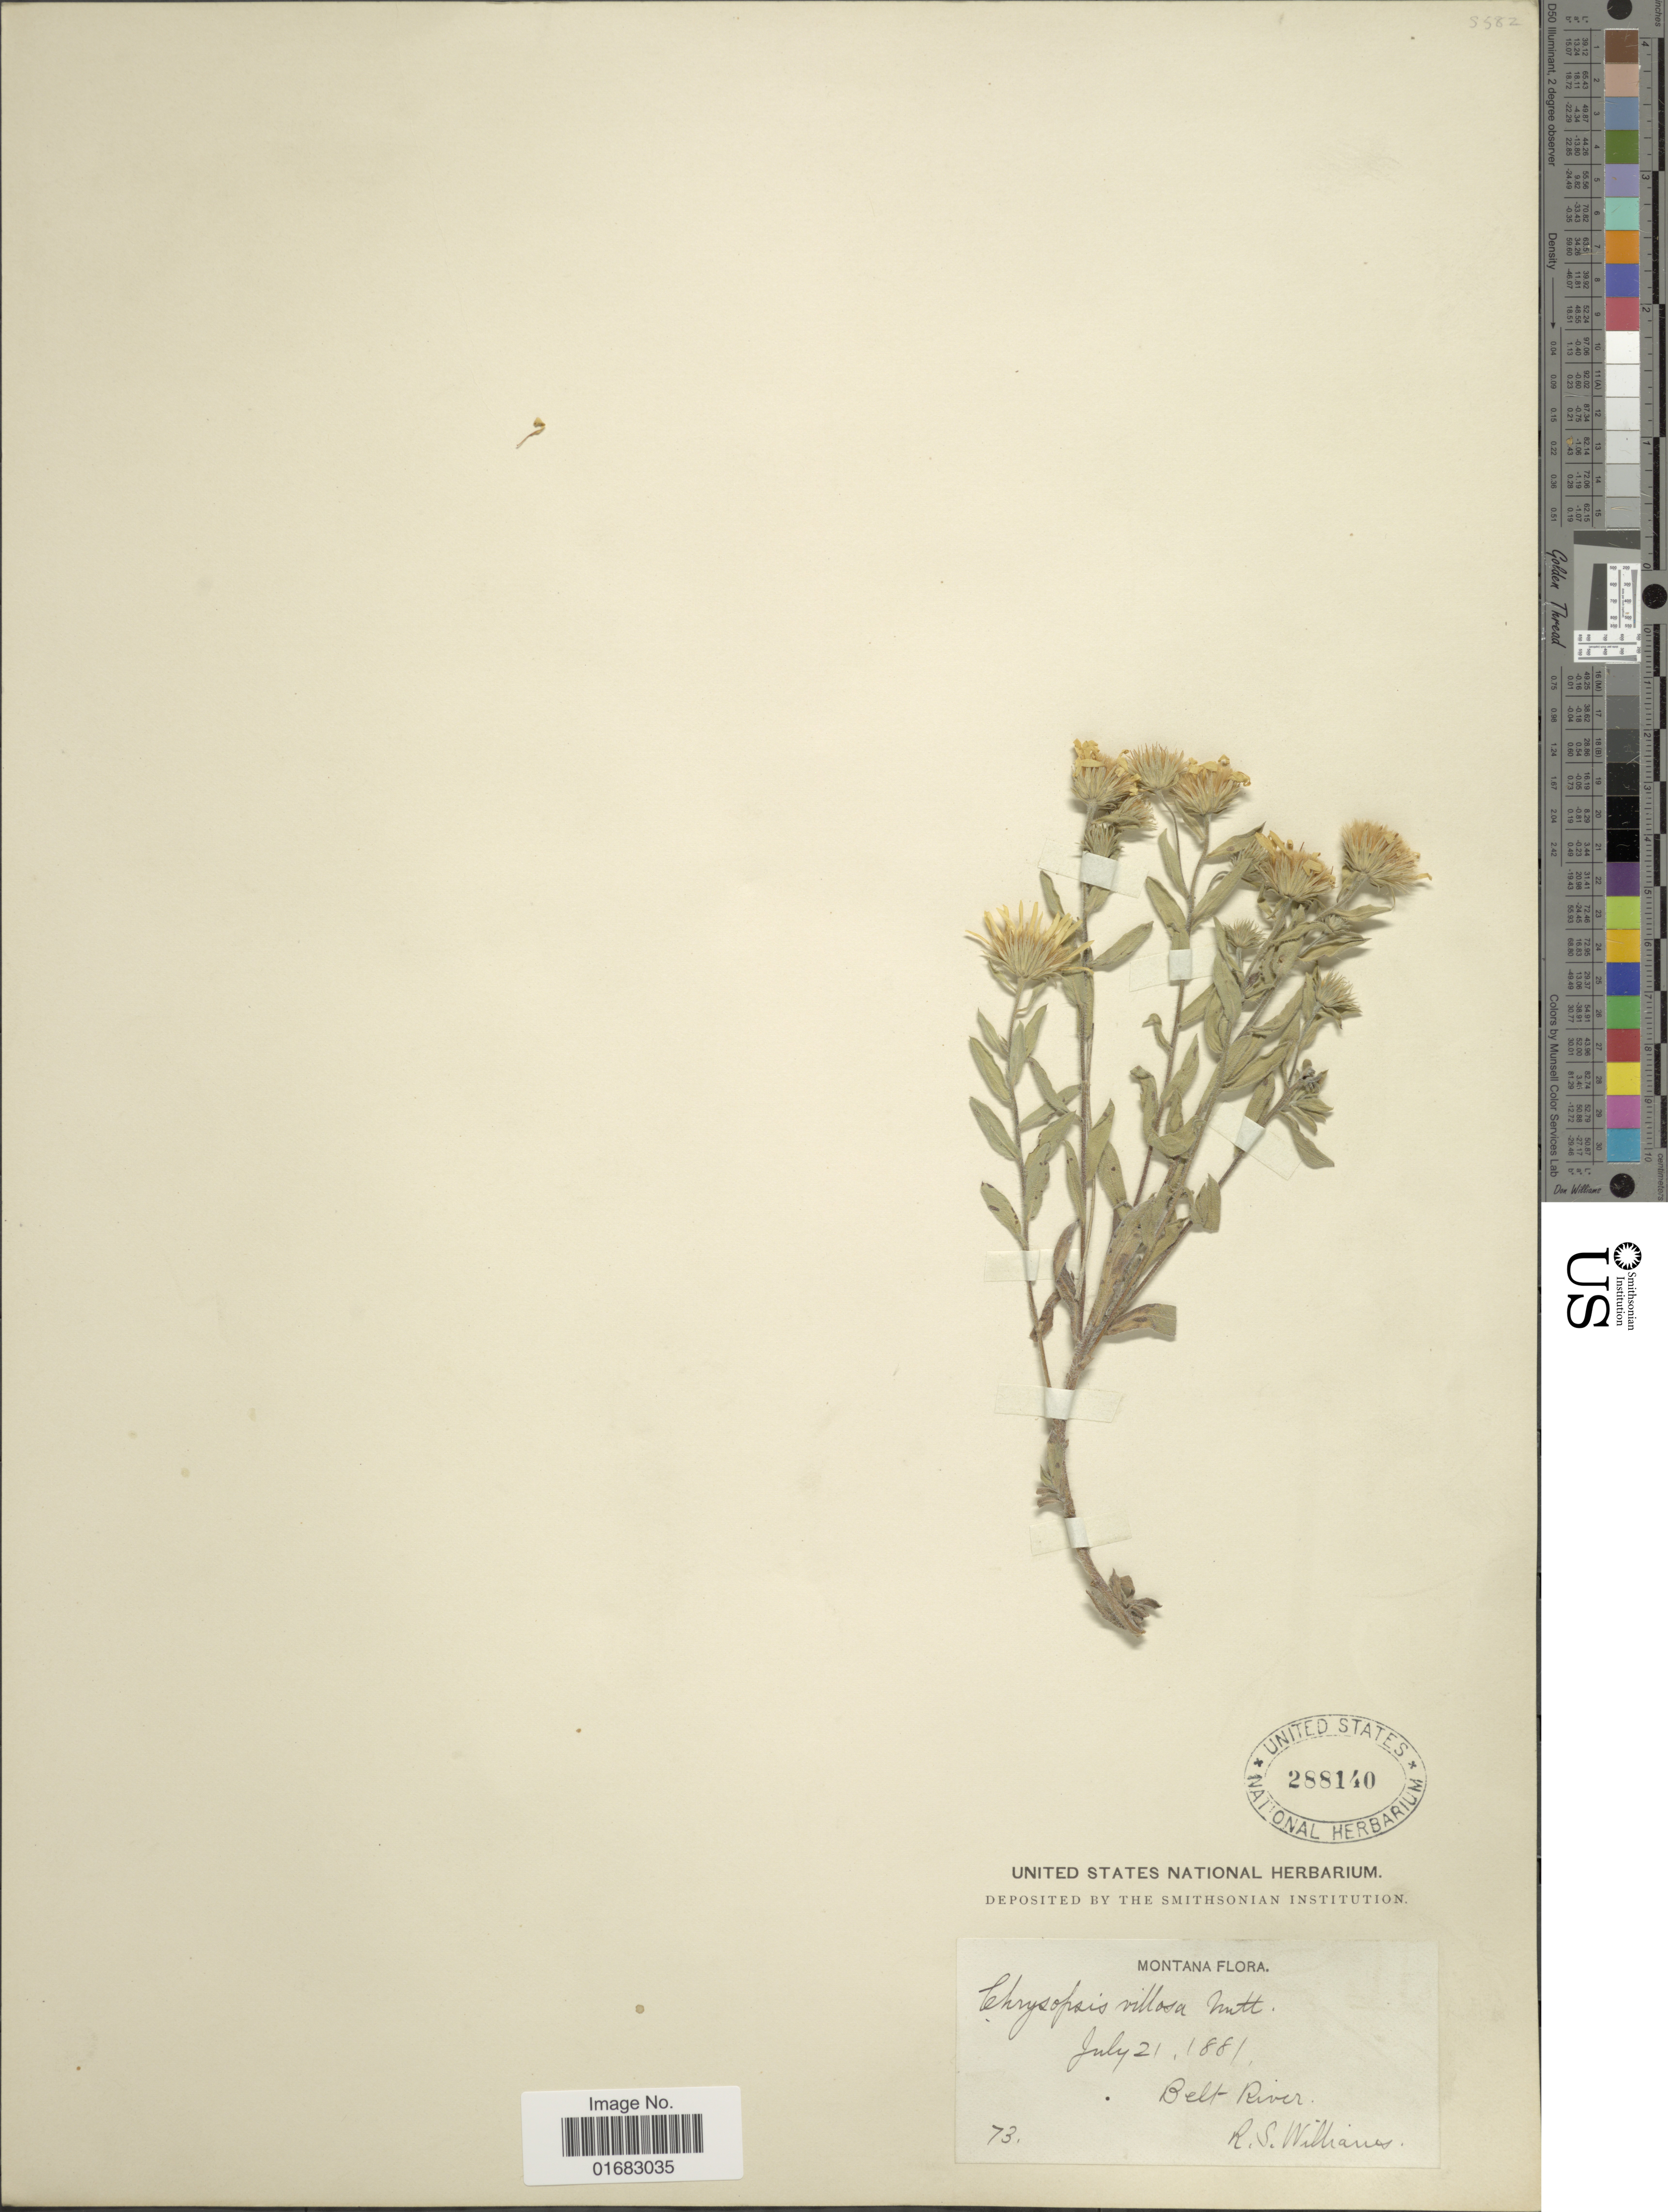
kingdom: Plantae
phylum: Tracheophyta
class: Magnoliopsida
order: Asterales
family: Asteraceae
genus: Heterotheca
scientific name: Heterotheca villosa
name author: (Pursh) Shinners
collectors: R. S. Williams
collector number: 73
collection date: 1881-07-21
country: United States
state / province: Montana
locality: Belt River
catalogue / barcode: US 288140